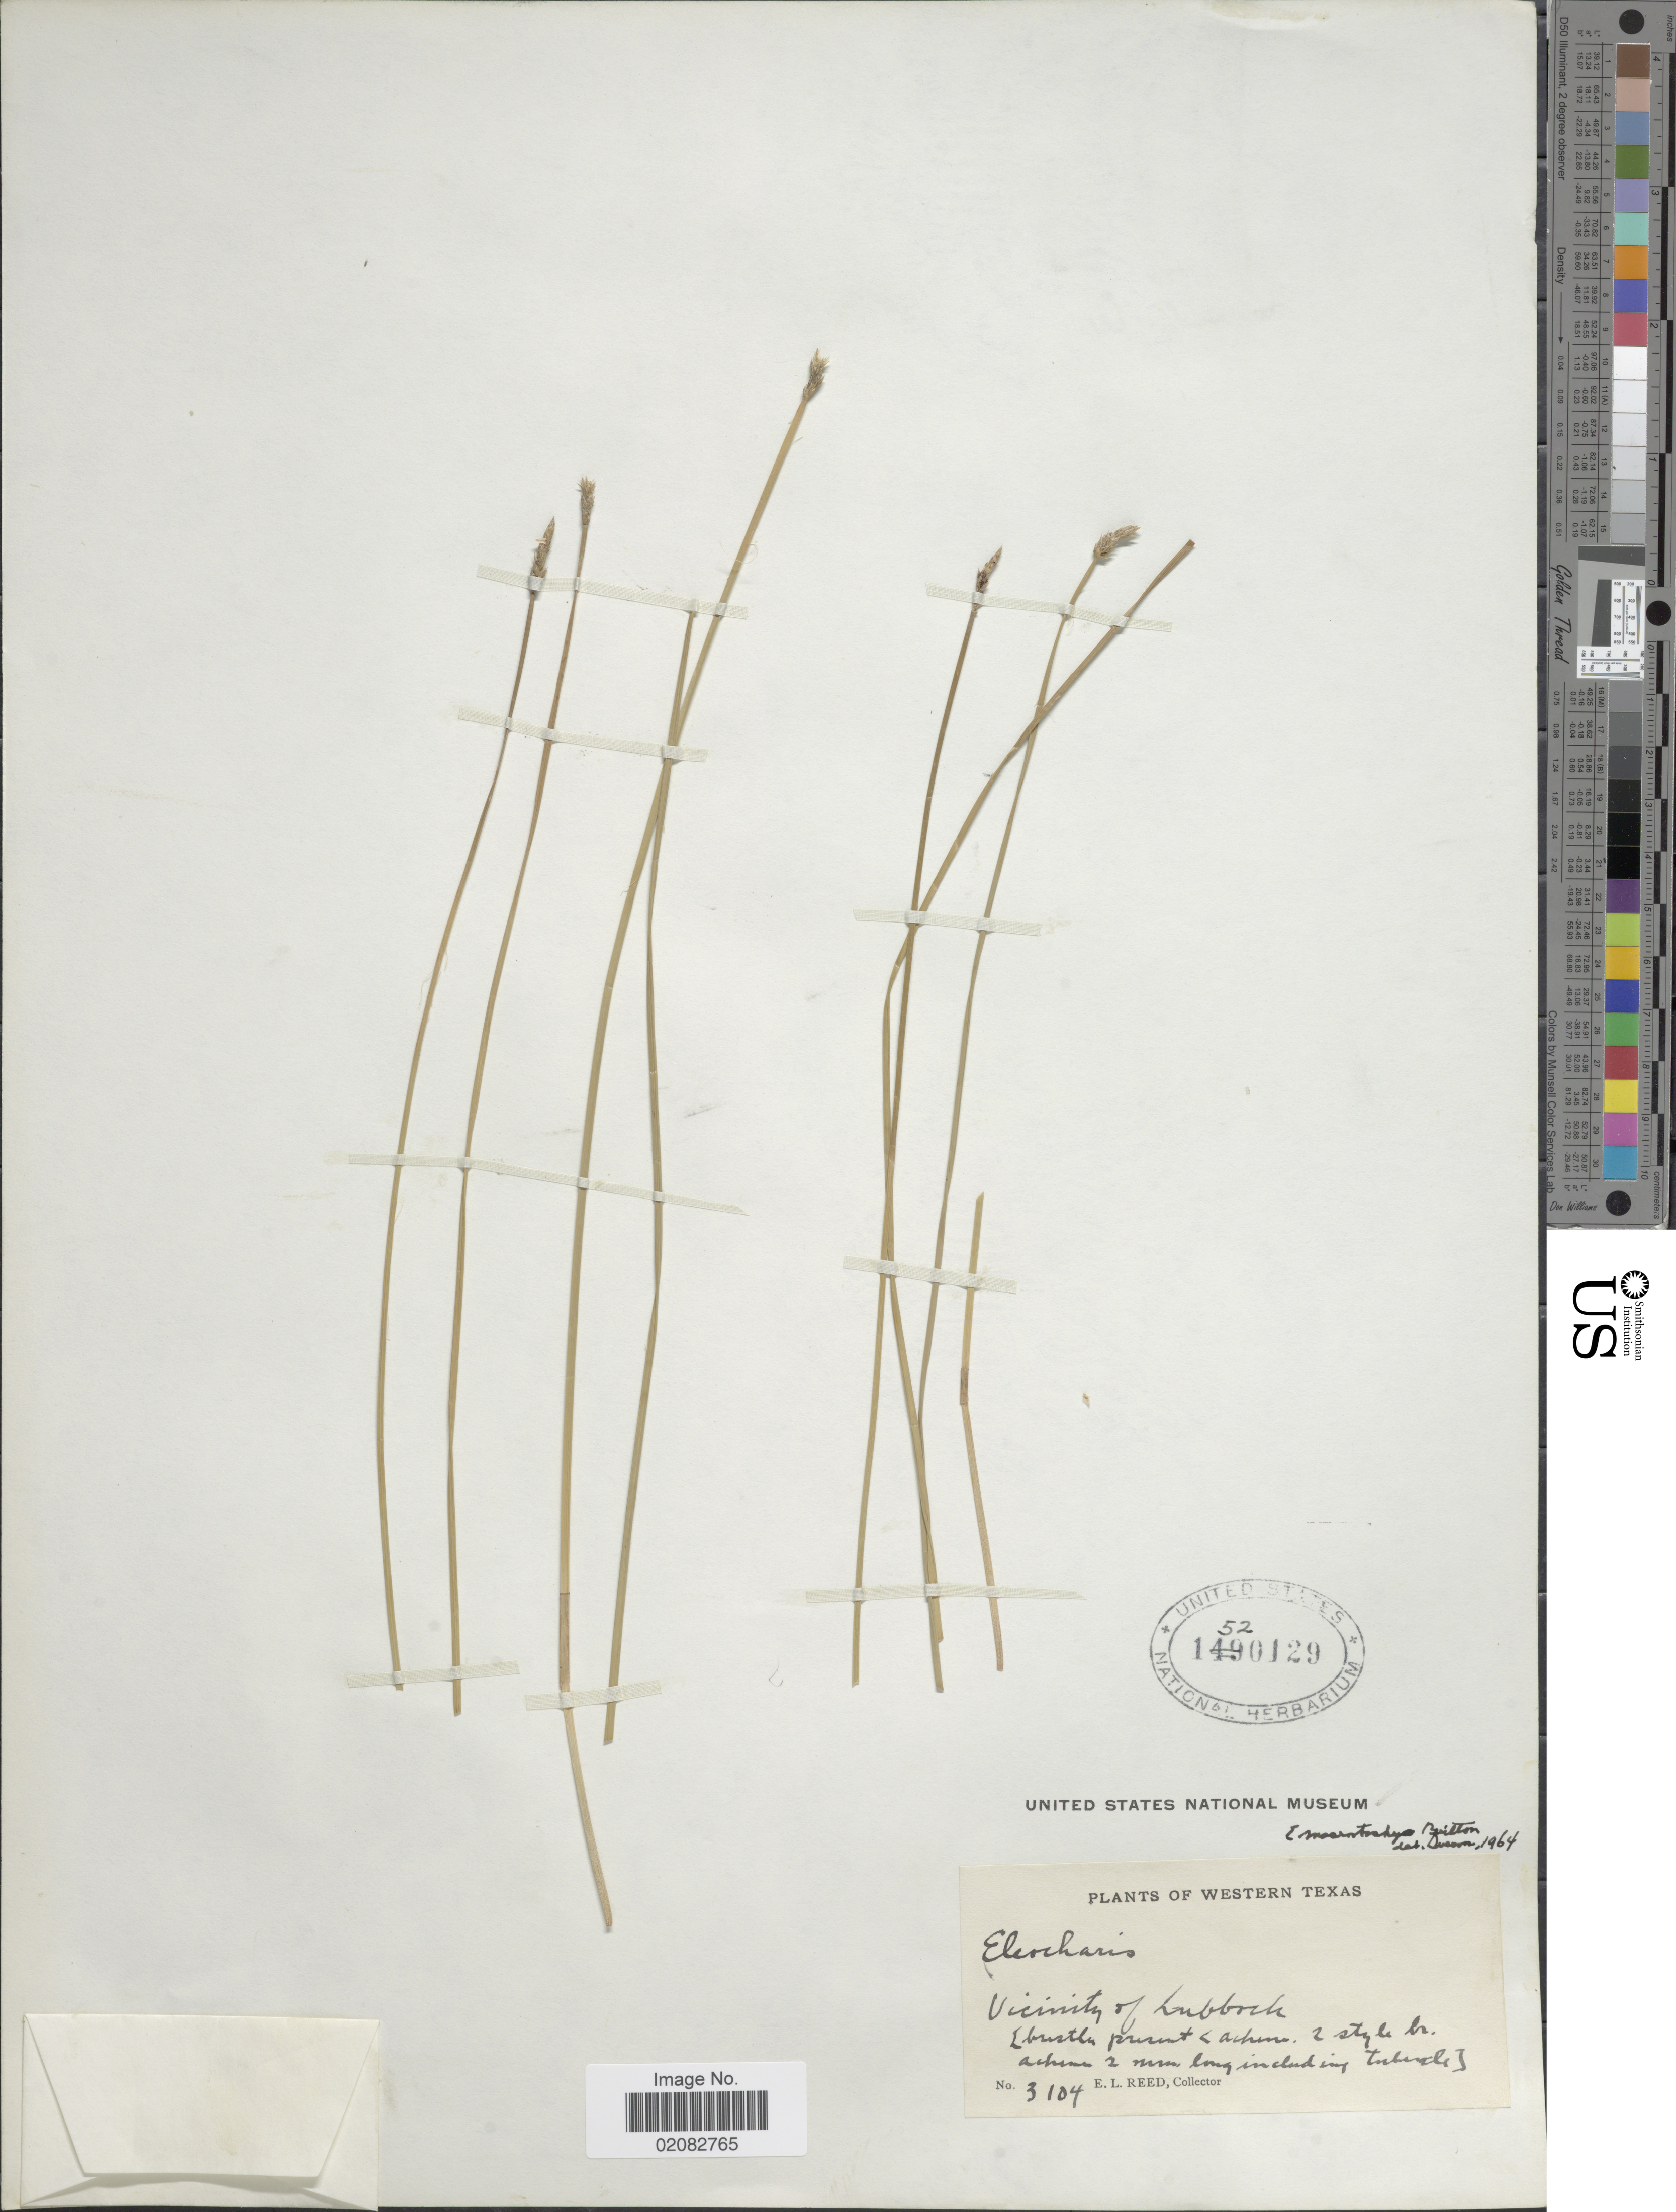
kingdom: Plantae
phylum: Tracheophyta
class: Liliopsida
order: Poales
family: Cyperaceae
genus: Eleocharis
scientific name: Eleocharis macrostachya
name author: Britton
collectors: E. Reed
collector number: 3104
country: United States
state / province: Texas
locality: Western Texas, Vicinity of Lubbock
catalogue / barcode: US 1520129